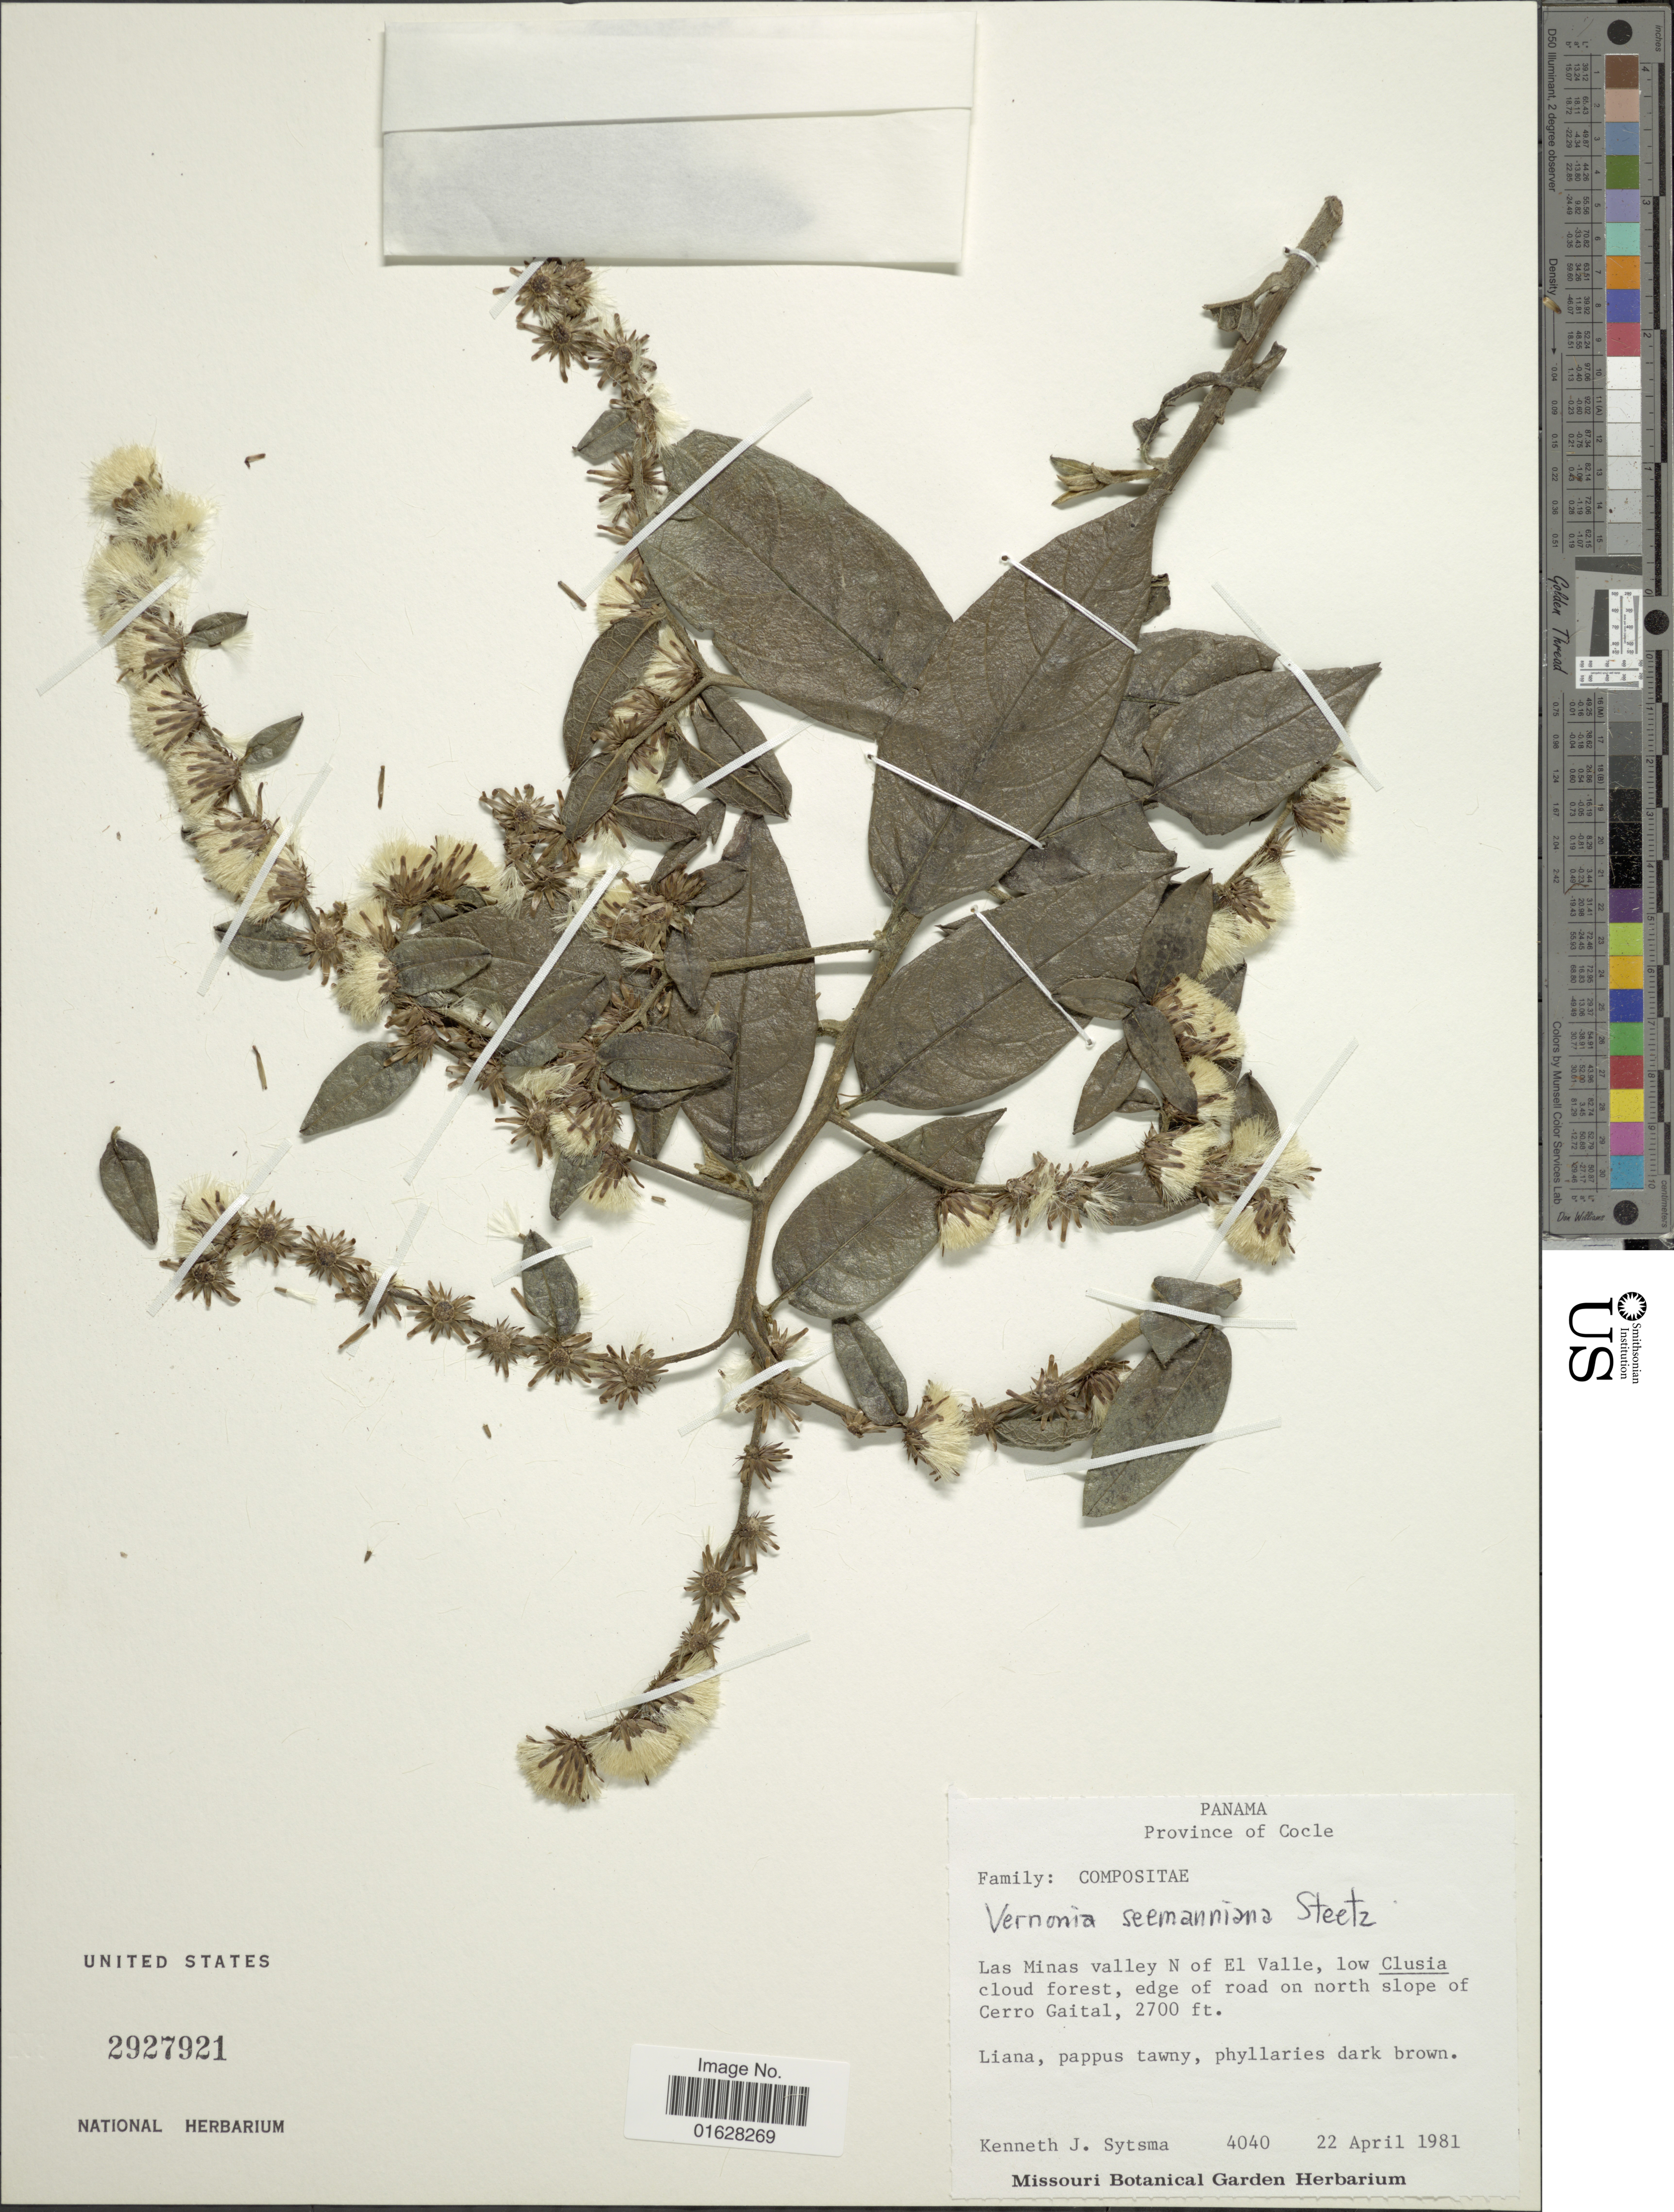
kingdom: Plantae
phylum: Tracheophyta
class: Magnoliopsida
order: Asterales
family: Asteraceae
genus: Lepidaploa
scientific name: Lepidaploa tortuosa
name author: (L.) H. Rob.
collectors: K. J. Sytsma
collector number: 4040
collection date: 1981-04-22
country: Panama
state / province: Coclé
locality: Province of Cocle, Las Minas valley N of El Valle, low Clusia cloud forest, edge of road on north slope of Cerro Gaital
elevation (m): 823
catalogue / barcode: US 2927921